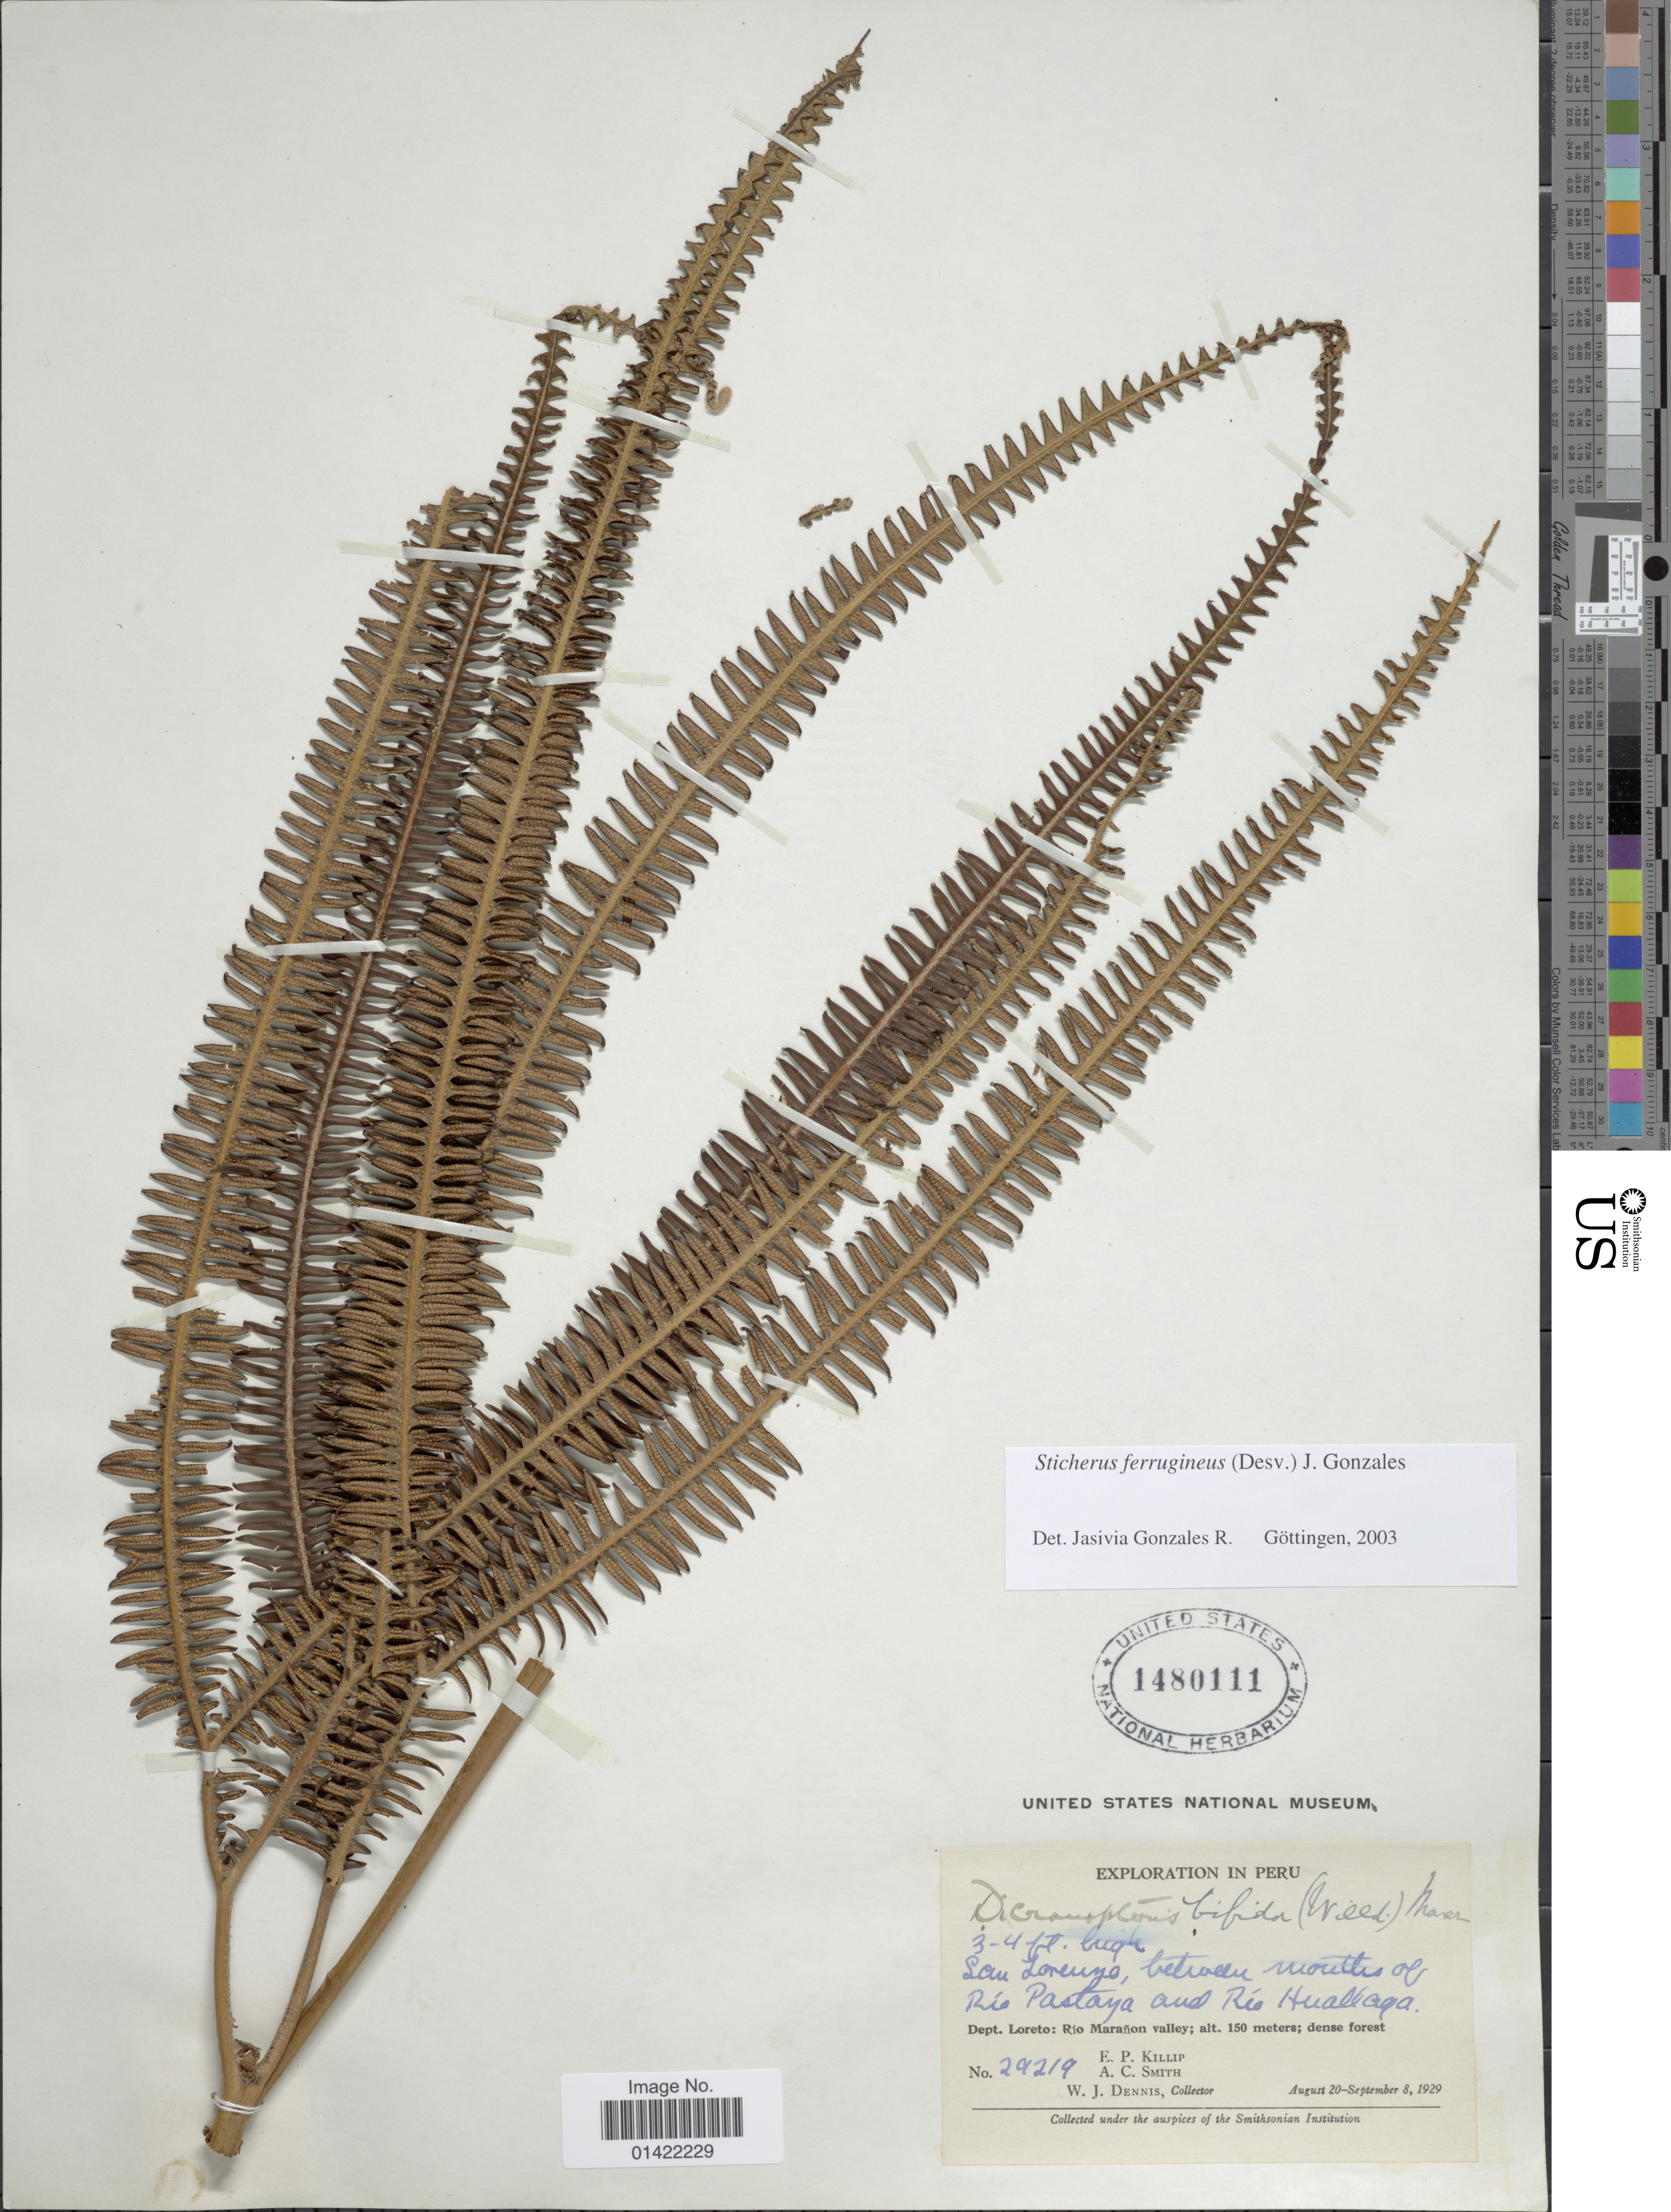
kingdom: Plantae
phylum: Tracheophyta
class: Polypodiopsida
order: Gleicheniales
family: Gleicheniaceae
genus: Sticherus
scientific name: Sticherus ferrugineus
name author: (Desv.) J. Gonzales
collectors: W. J. Dennis, E. P. Killip & A. C. Smith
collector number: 29219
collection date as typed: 9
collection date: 1929-08-20/1992-09-08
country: Peru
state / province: Loreto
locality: Río Pastaya and Río Huallaga, Río Marañon valley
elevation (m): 150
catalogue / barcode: US 1480111